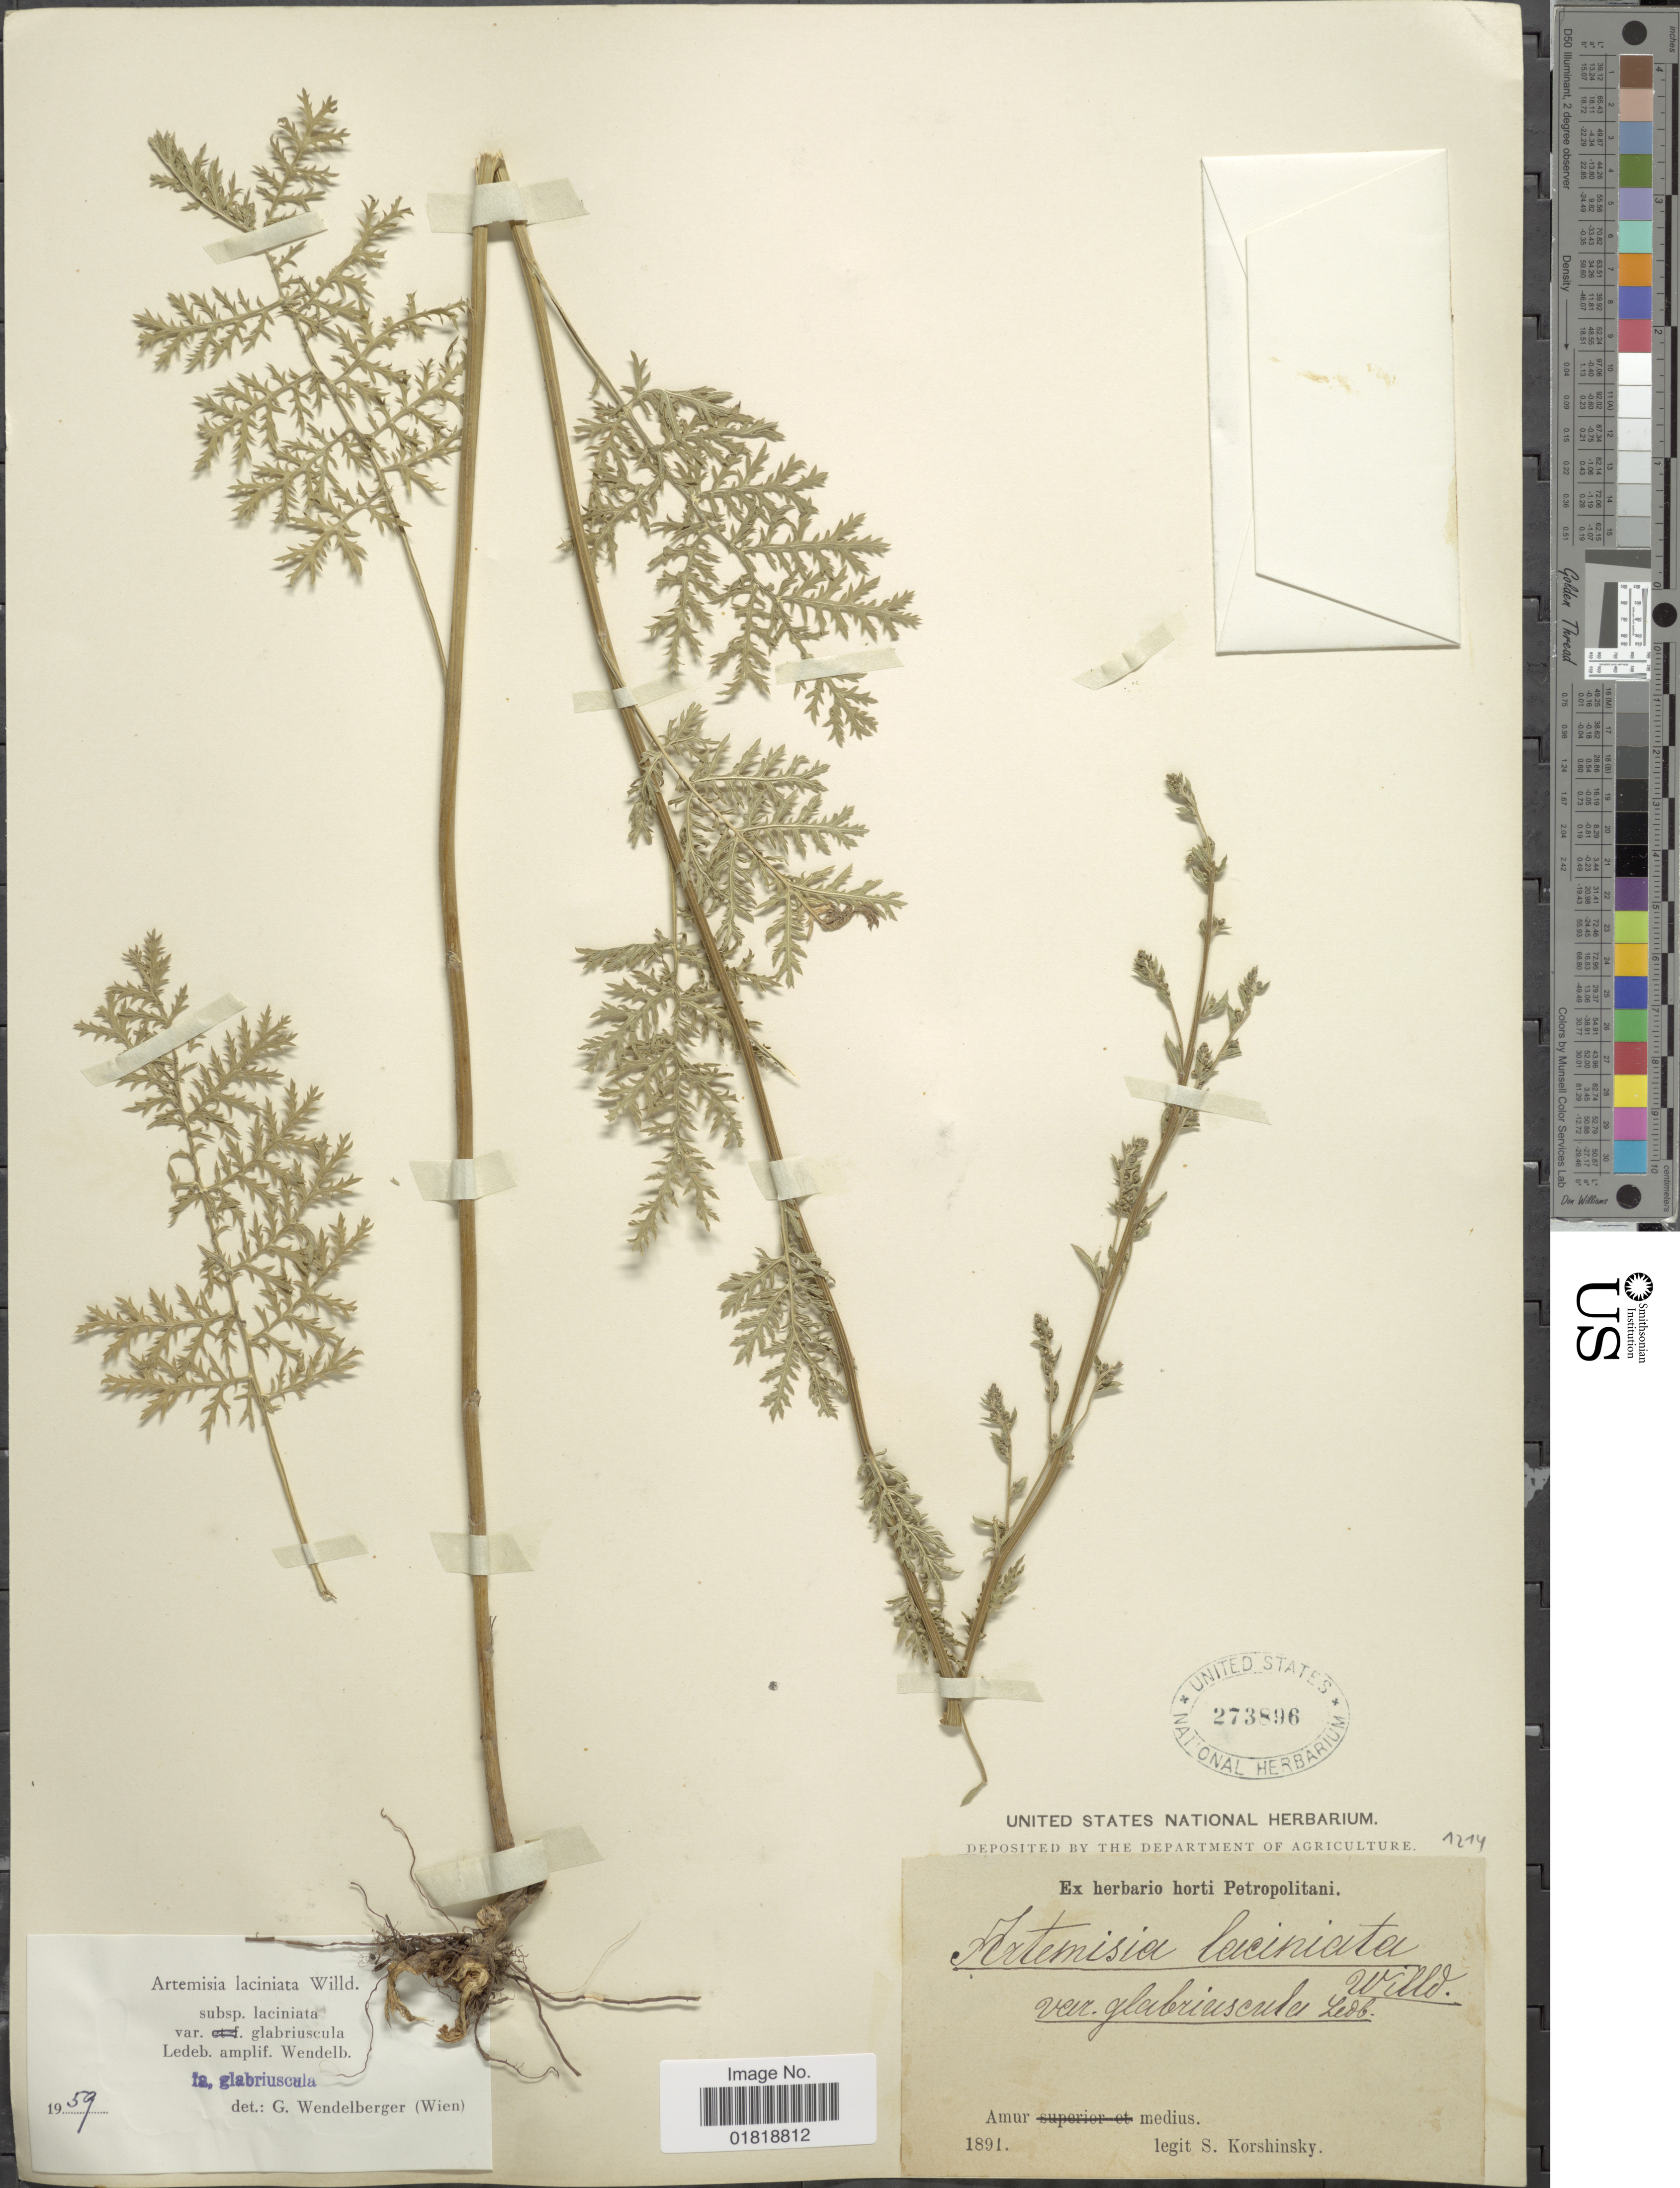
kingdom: Plantae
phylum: Tracheophyta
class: Magnoliopsida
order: Asterales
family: Asteraceae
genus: Artemisia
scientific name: Artemisia laciniata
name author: Willd.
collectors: S. I. Korshinsky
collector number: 1214?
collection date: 1891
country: Russian Federation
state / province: Amur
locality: Amur medius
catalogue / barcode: US 273896